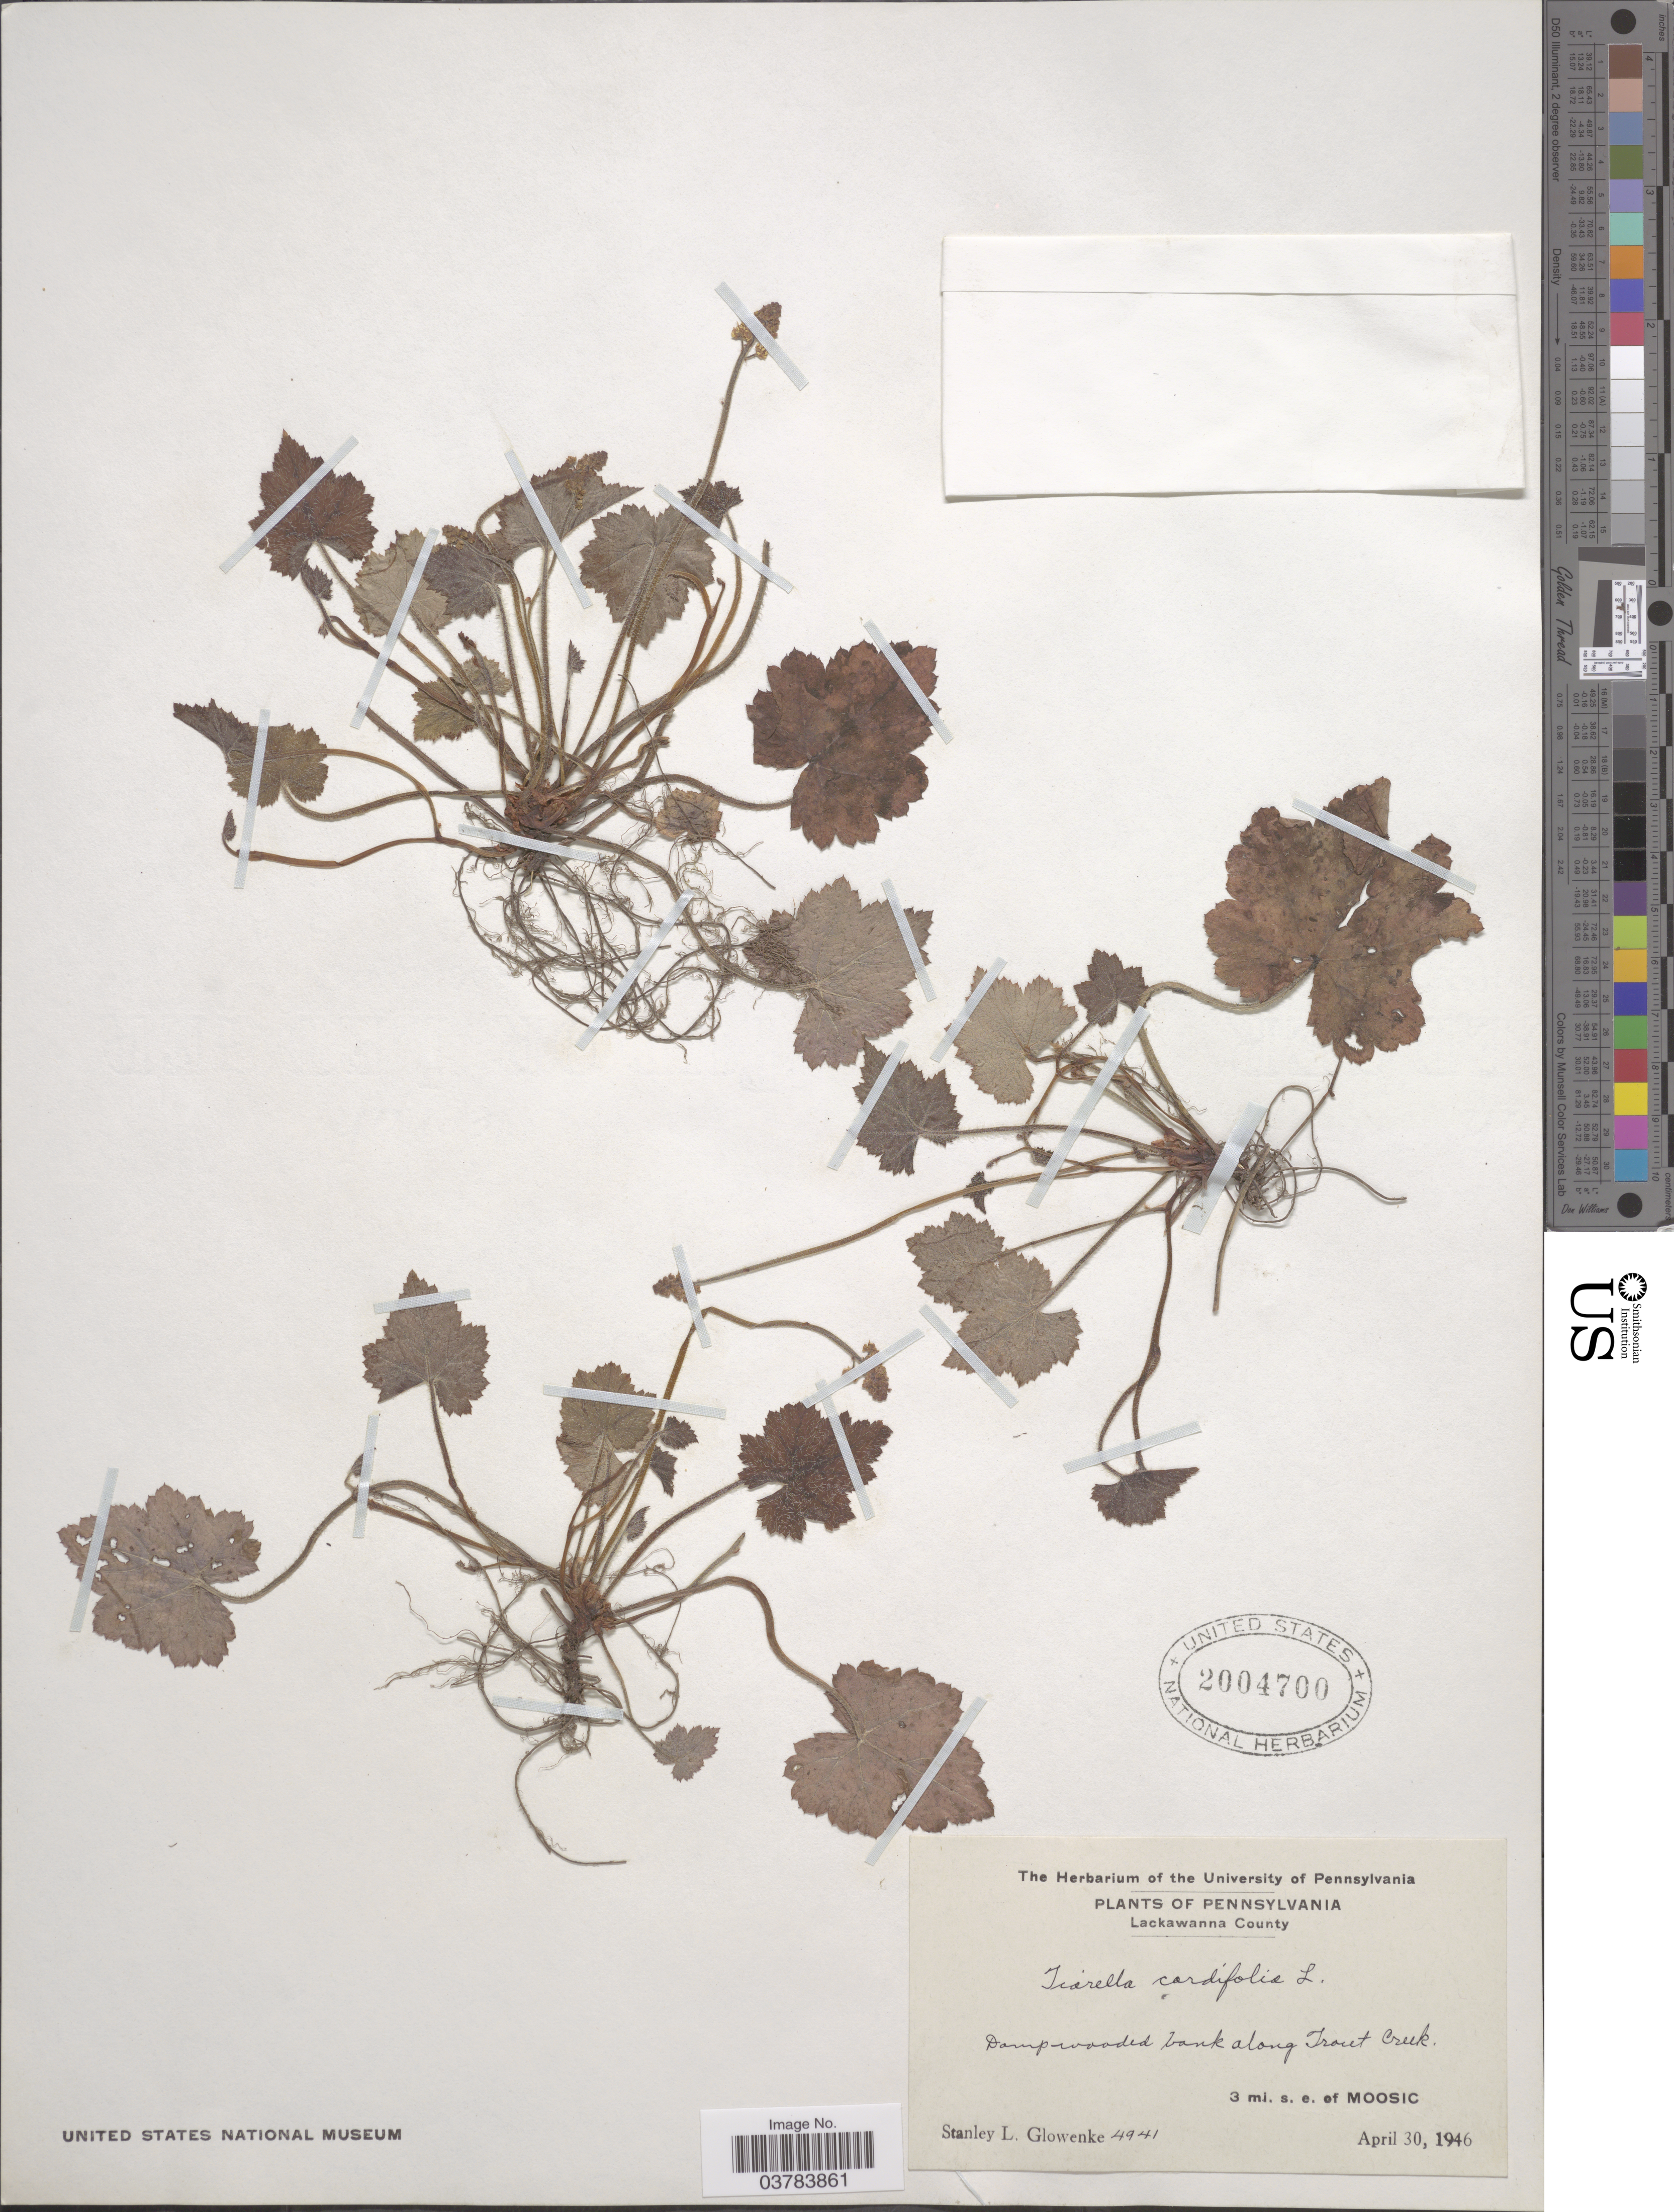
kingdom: Plantae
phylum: Tracheophyta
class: Magnoliopsida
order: Saxifragales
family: Saxifragaceae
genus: Tiarella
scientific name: Tiarella cordifolia var. typica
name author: Lakela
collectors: S. Glowenke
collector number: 4941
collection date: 1946-04-30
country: United States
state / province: Pennsylvania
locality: Lackawanna County. Damp wooded bank along Trout Creek. 3 mi. s. e. of Moosic.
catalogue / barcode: US 2004700